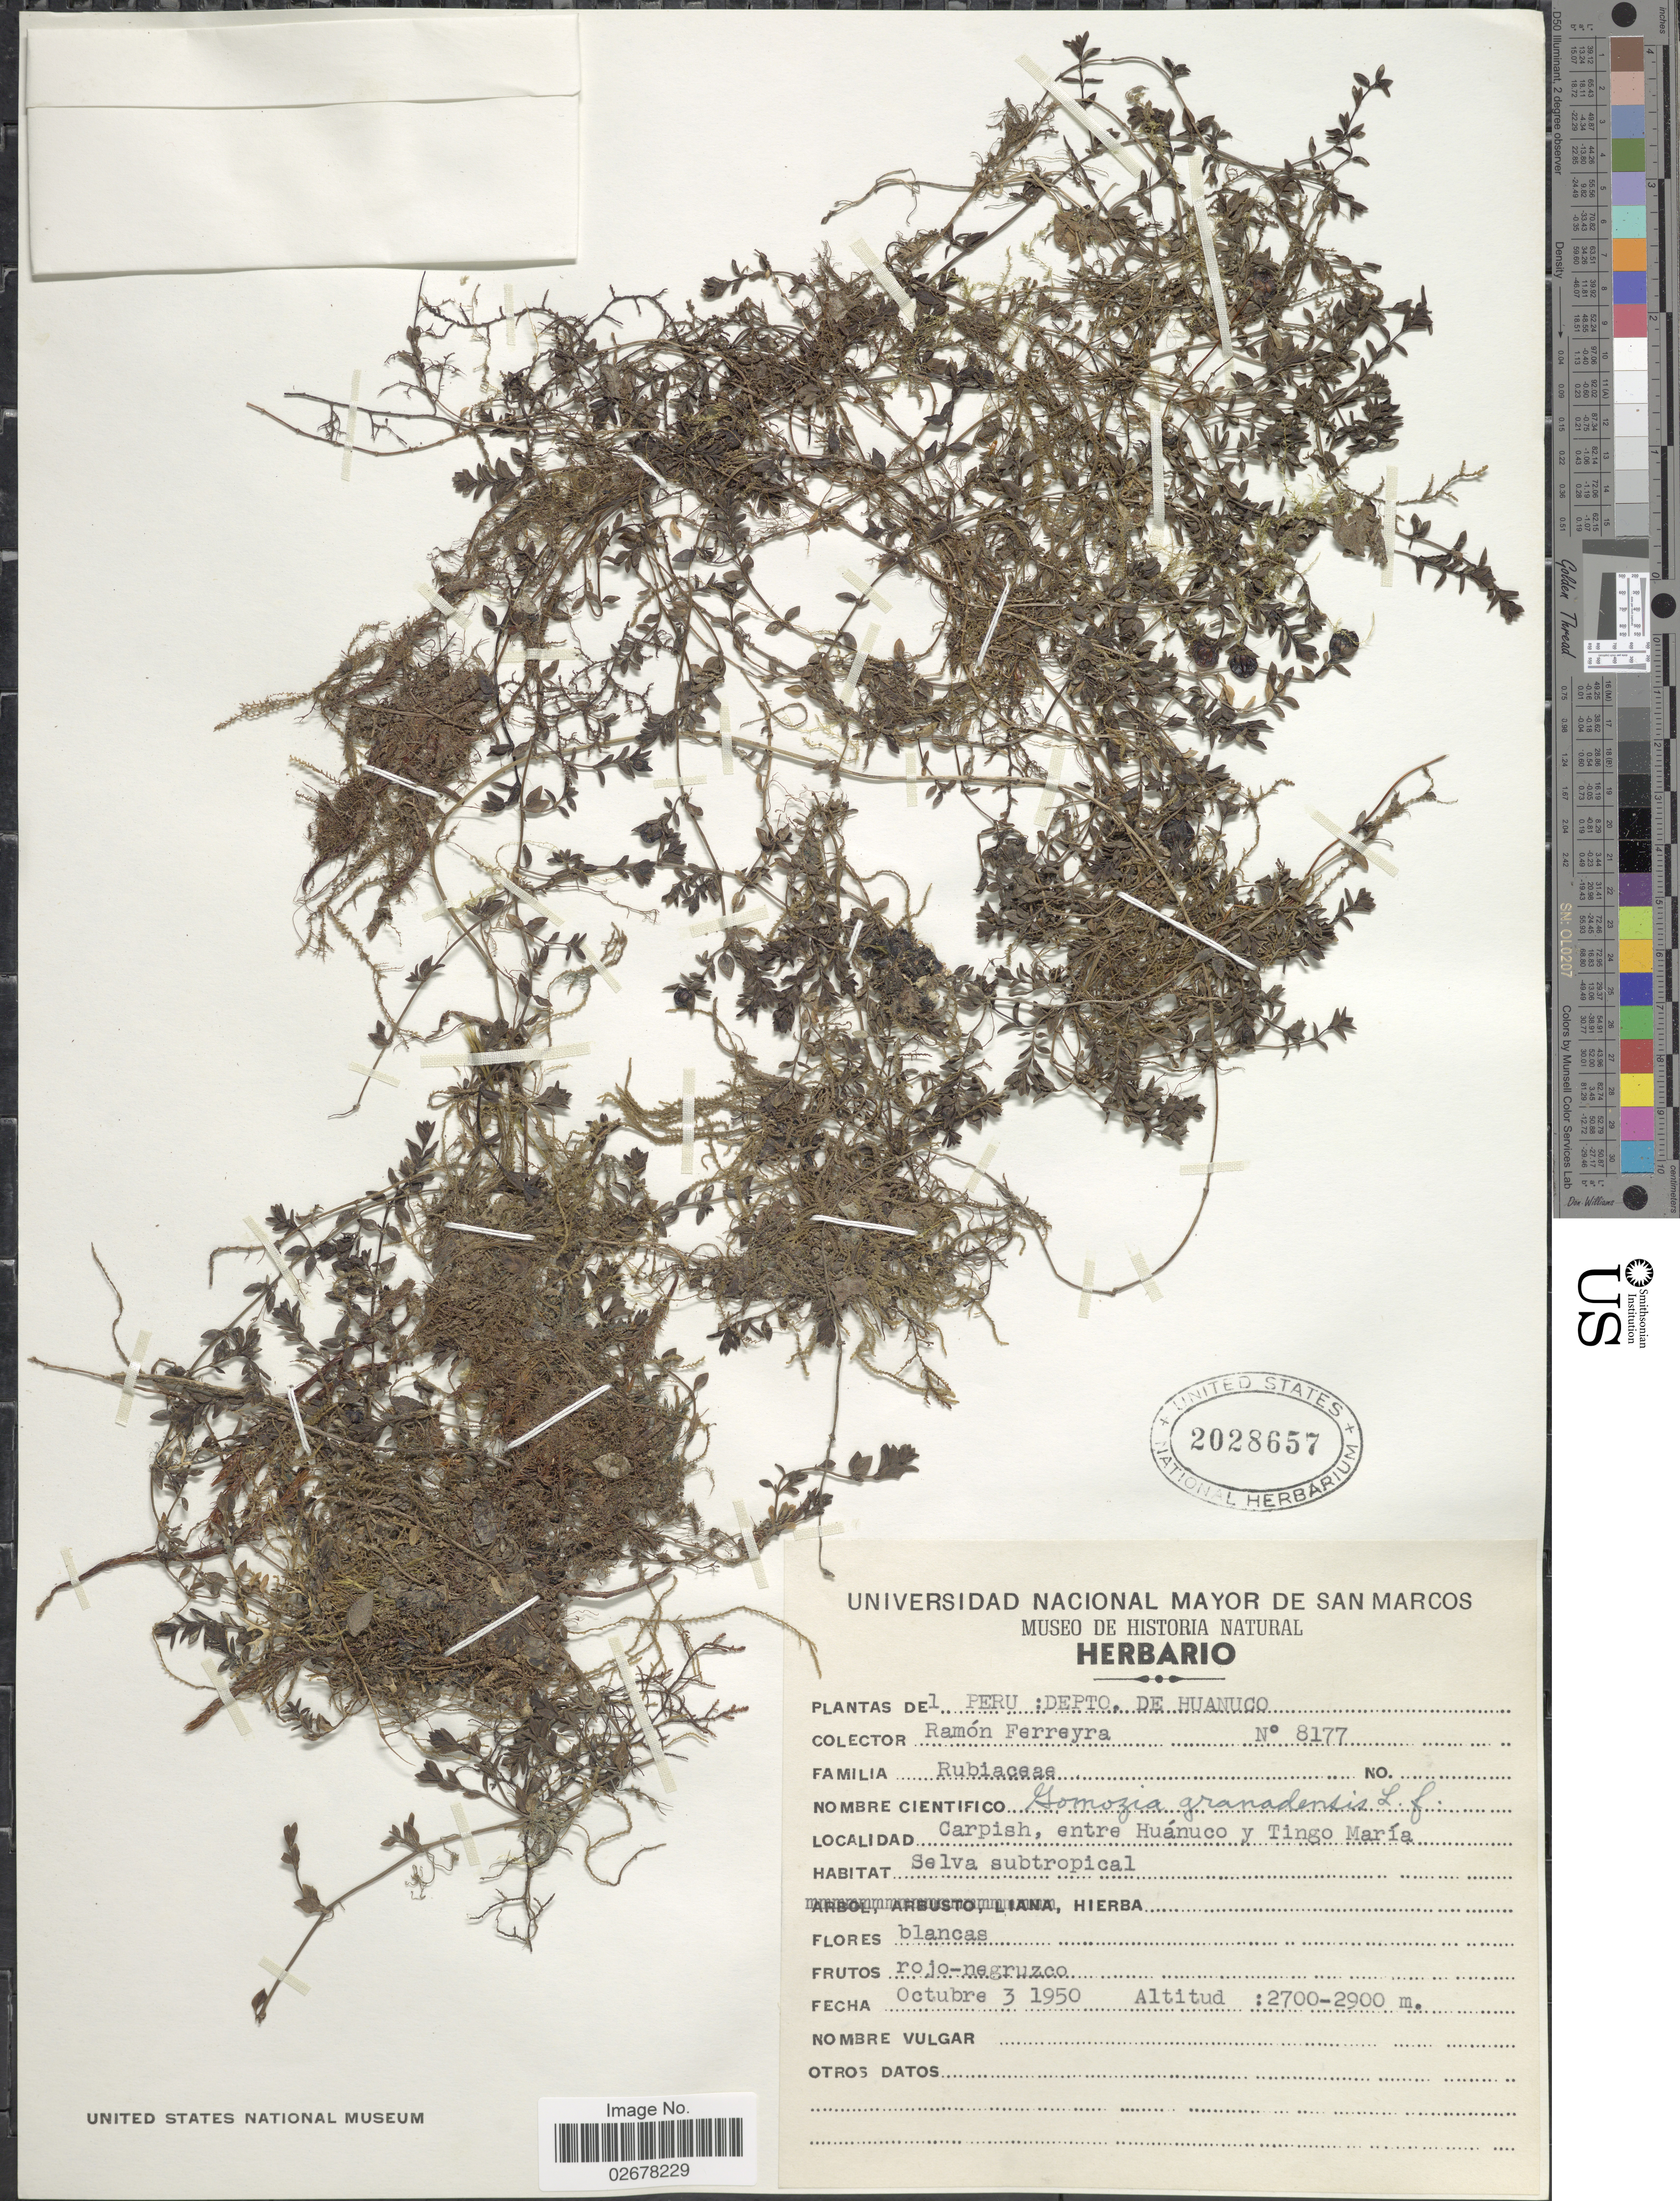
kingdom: Plantae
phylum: Tracheophyta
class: Magnoliopsida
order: Gentianales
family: Rubiaceae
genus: Nertera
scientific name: Nertera depressa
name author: Banks & Sol. ex Gaertn.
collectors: R. A. Ferreyra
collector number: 8177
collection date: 1950-10-03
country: Peru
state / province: Huánuco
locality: Carpish, entre Huanuco y Tingo Maria.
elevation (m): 2700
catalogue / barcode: US 2028657